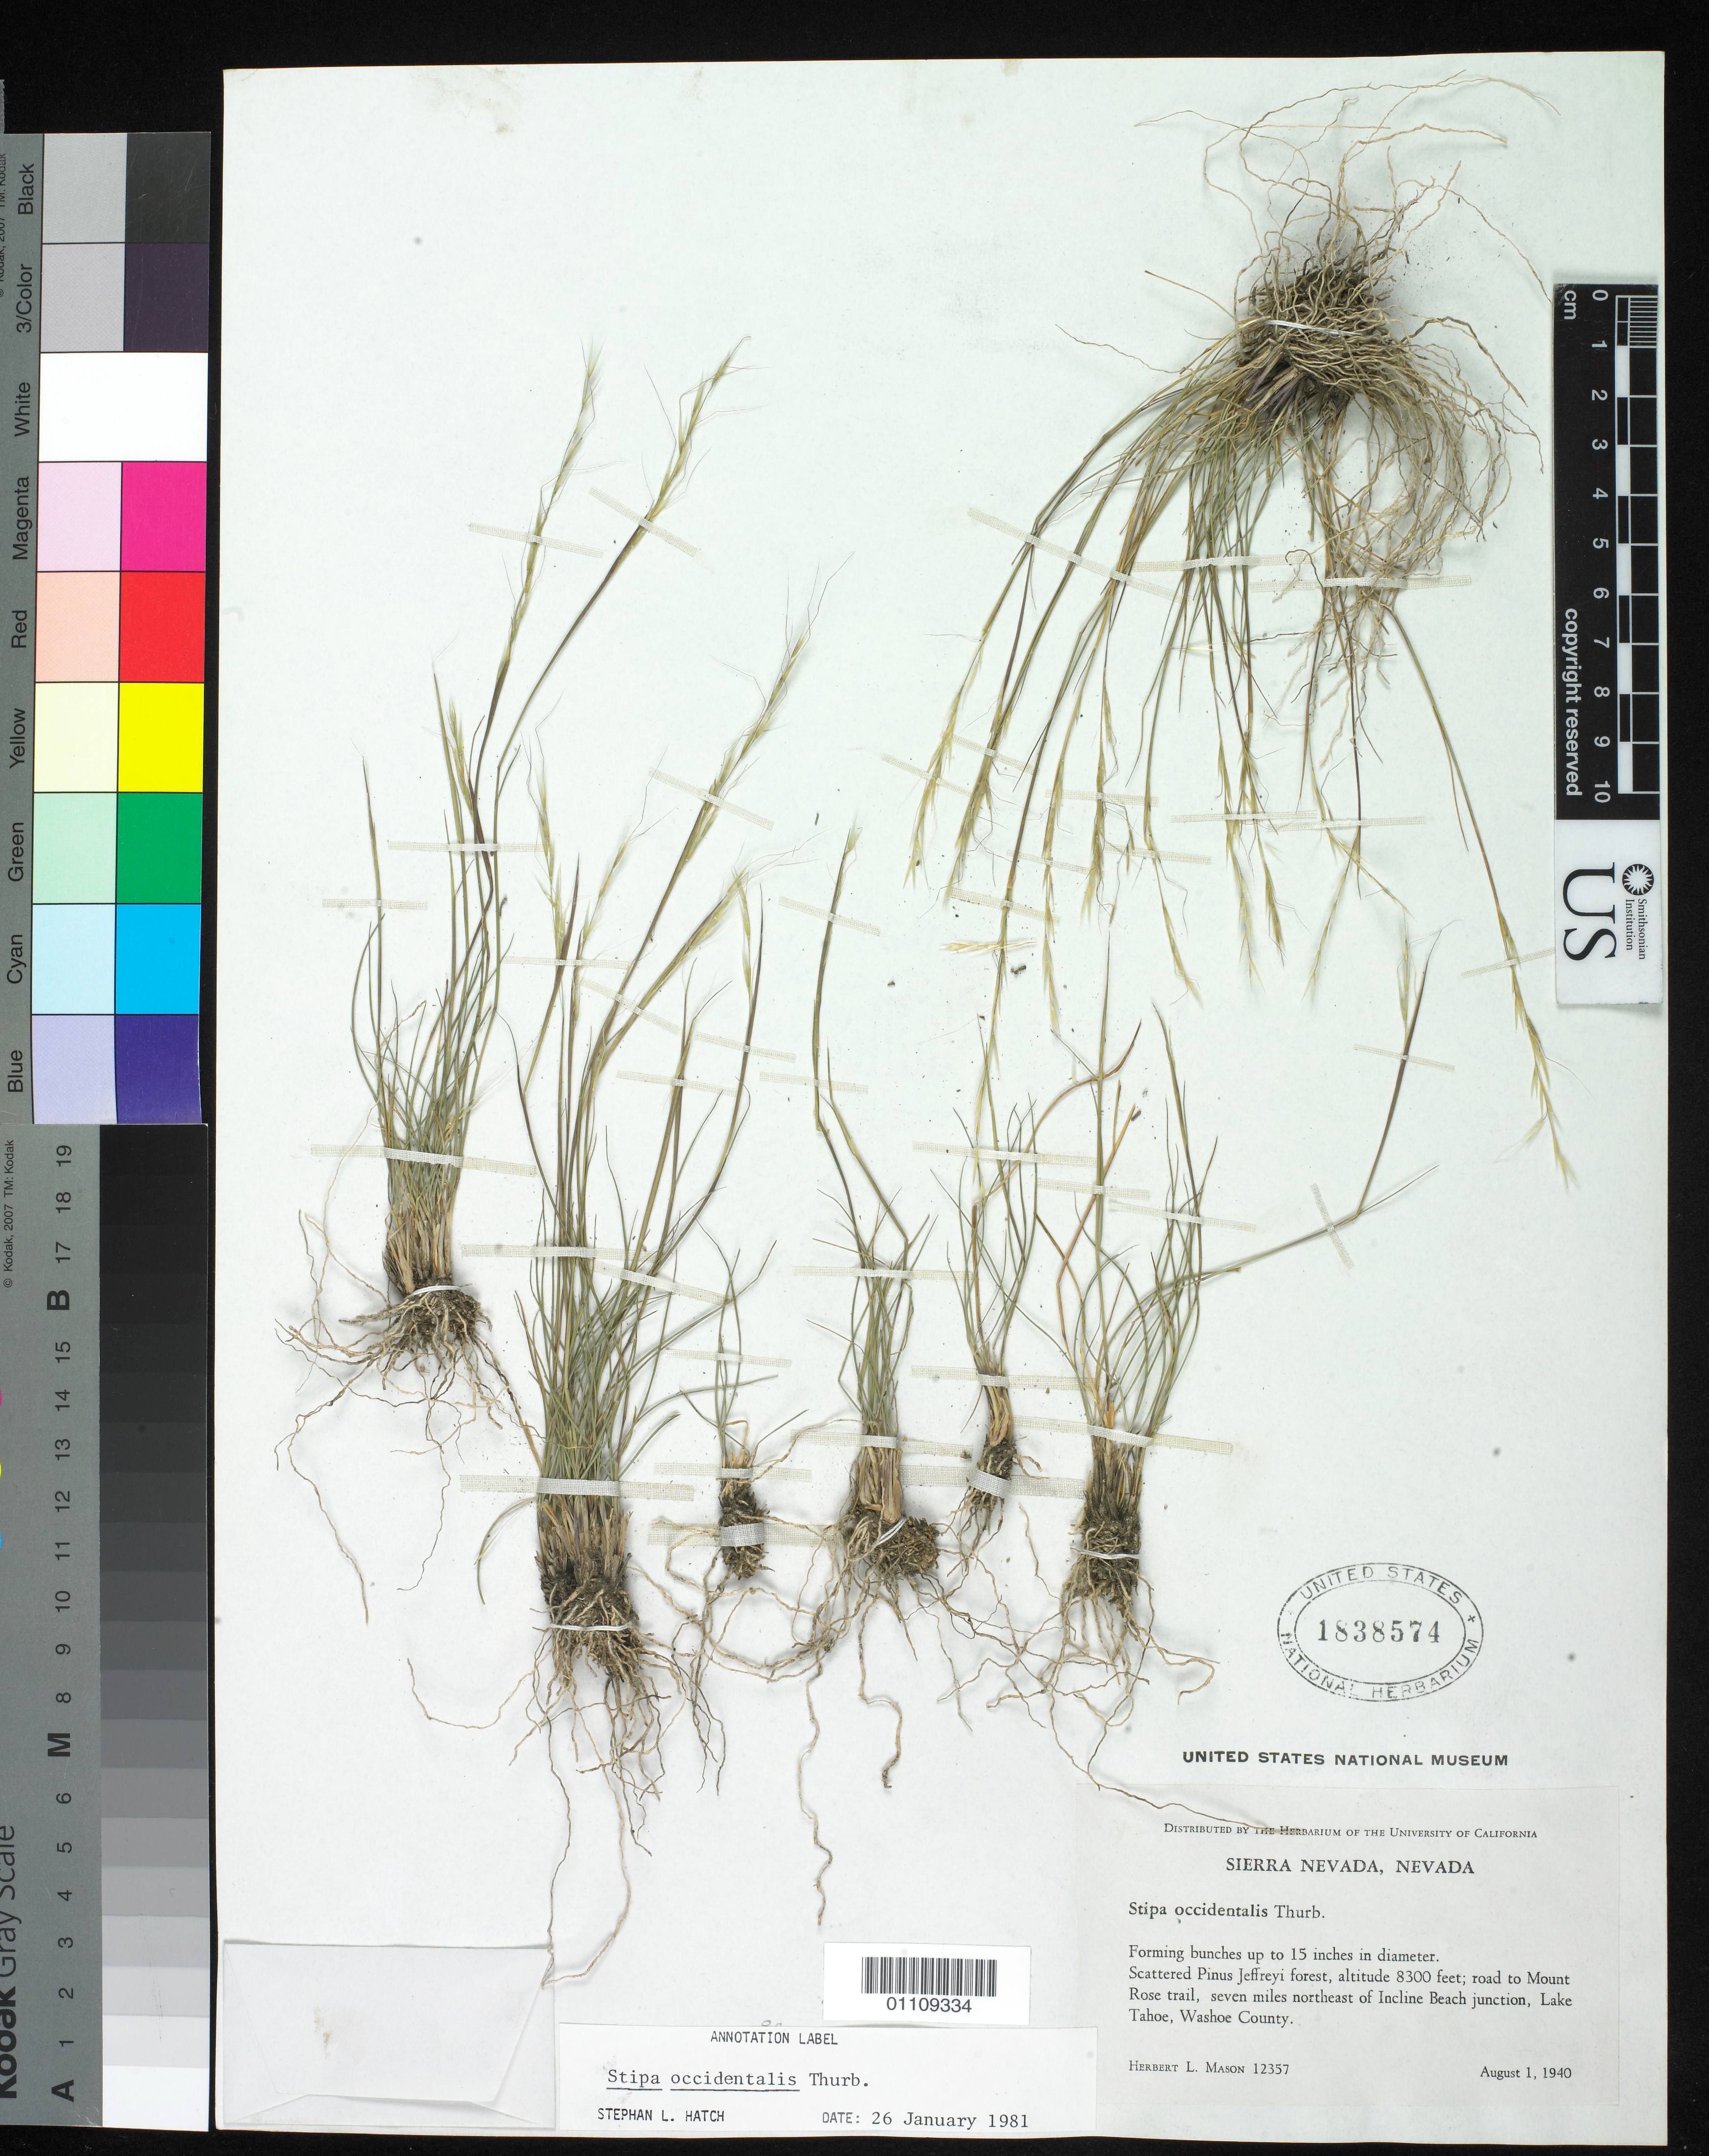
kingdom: Plantae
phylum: Tracheophyta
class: Liliopsida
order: Poales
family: Poaceae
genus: Eriocoma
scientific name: Eriocoma occidentalis subsp. occidentalis ined.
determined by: Poaceae Reorganization Project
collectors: H. L. Mason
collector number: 12357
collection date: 1940-08-01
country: United States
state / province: Nevada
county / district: Washoe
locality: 7 miles NE. of Incline Beach junction, Lake Tahoe.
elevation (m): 2530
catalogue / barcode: US 1838574